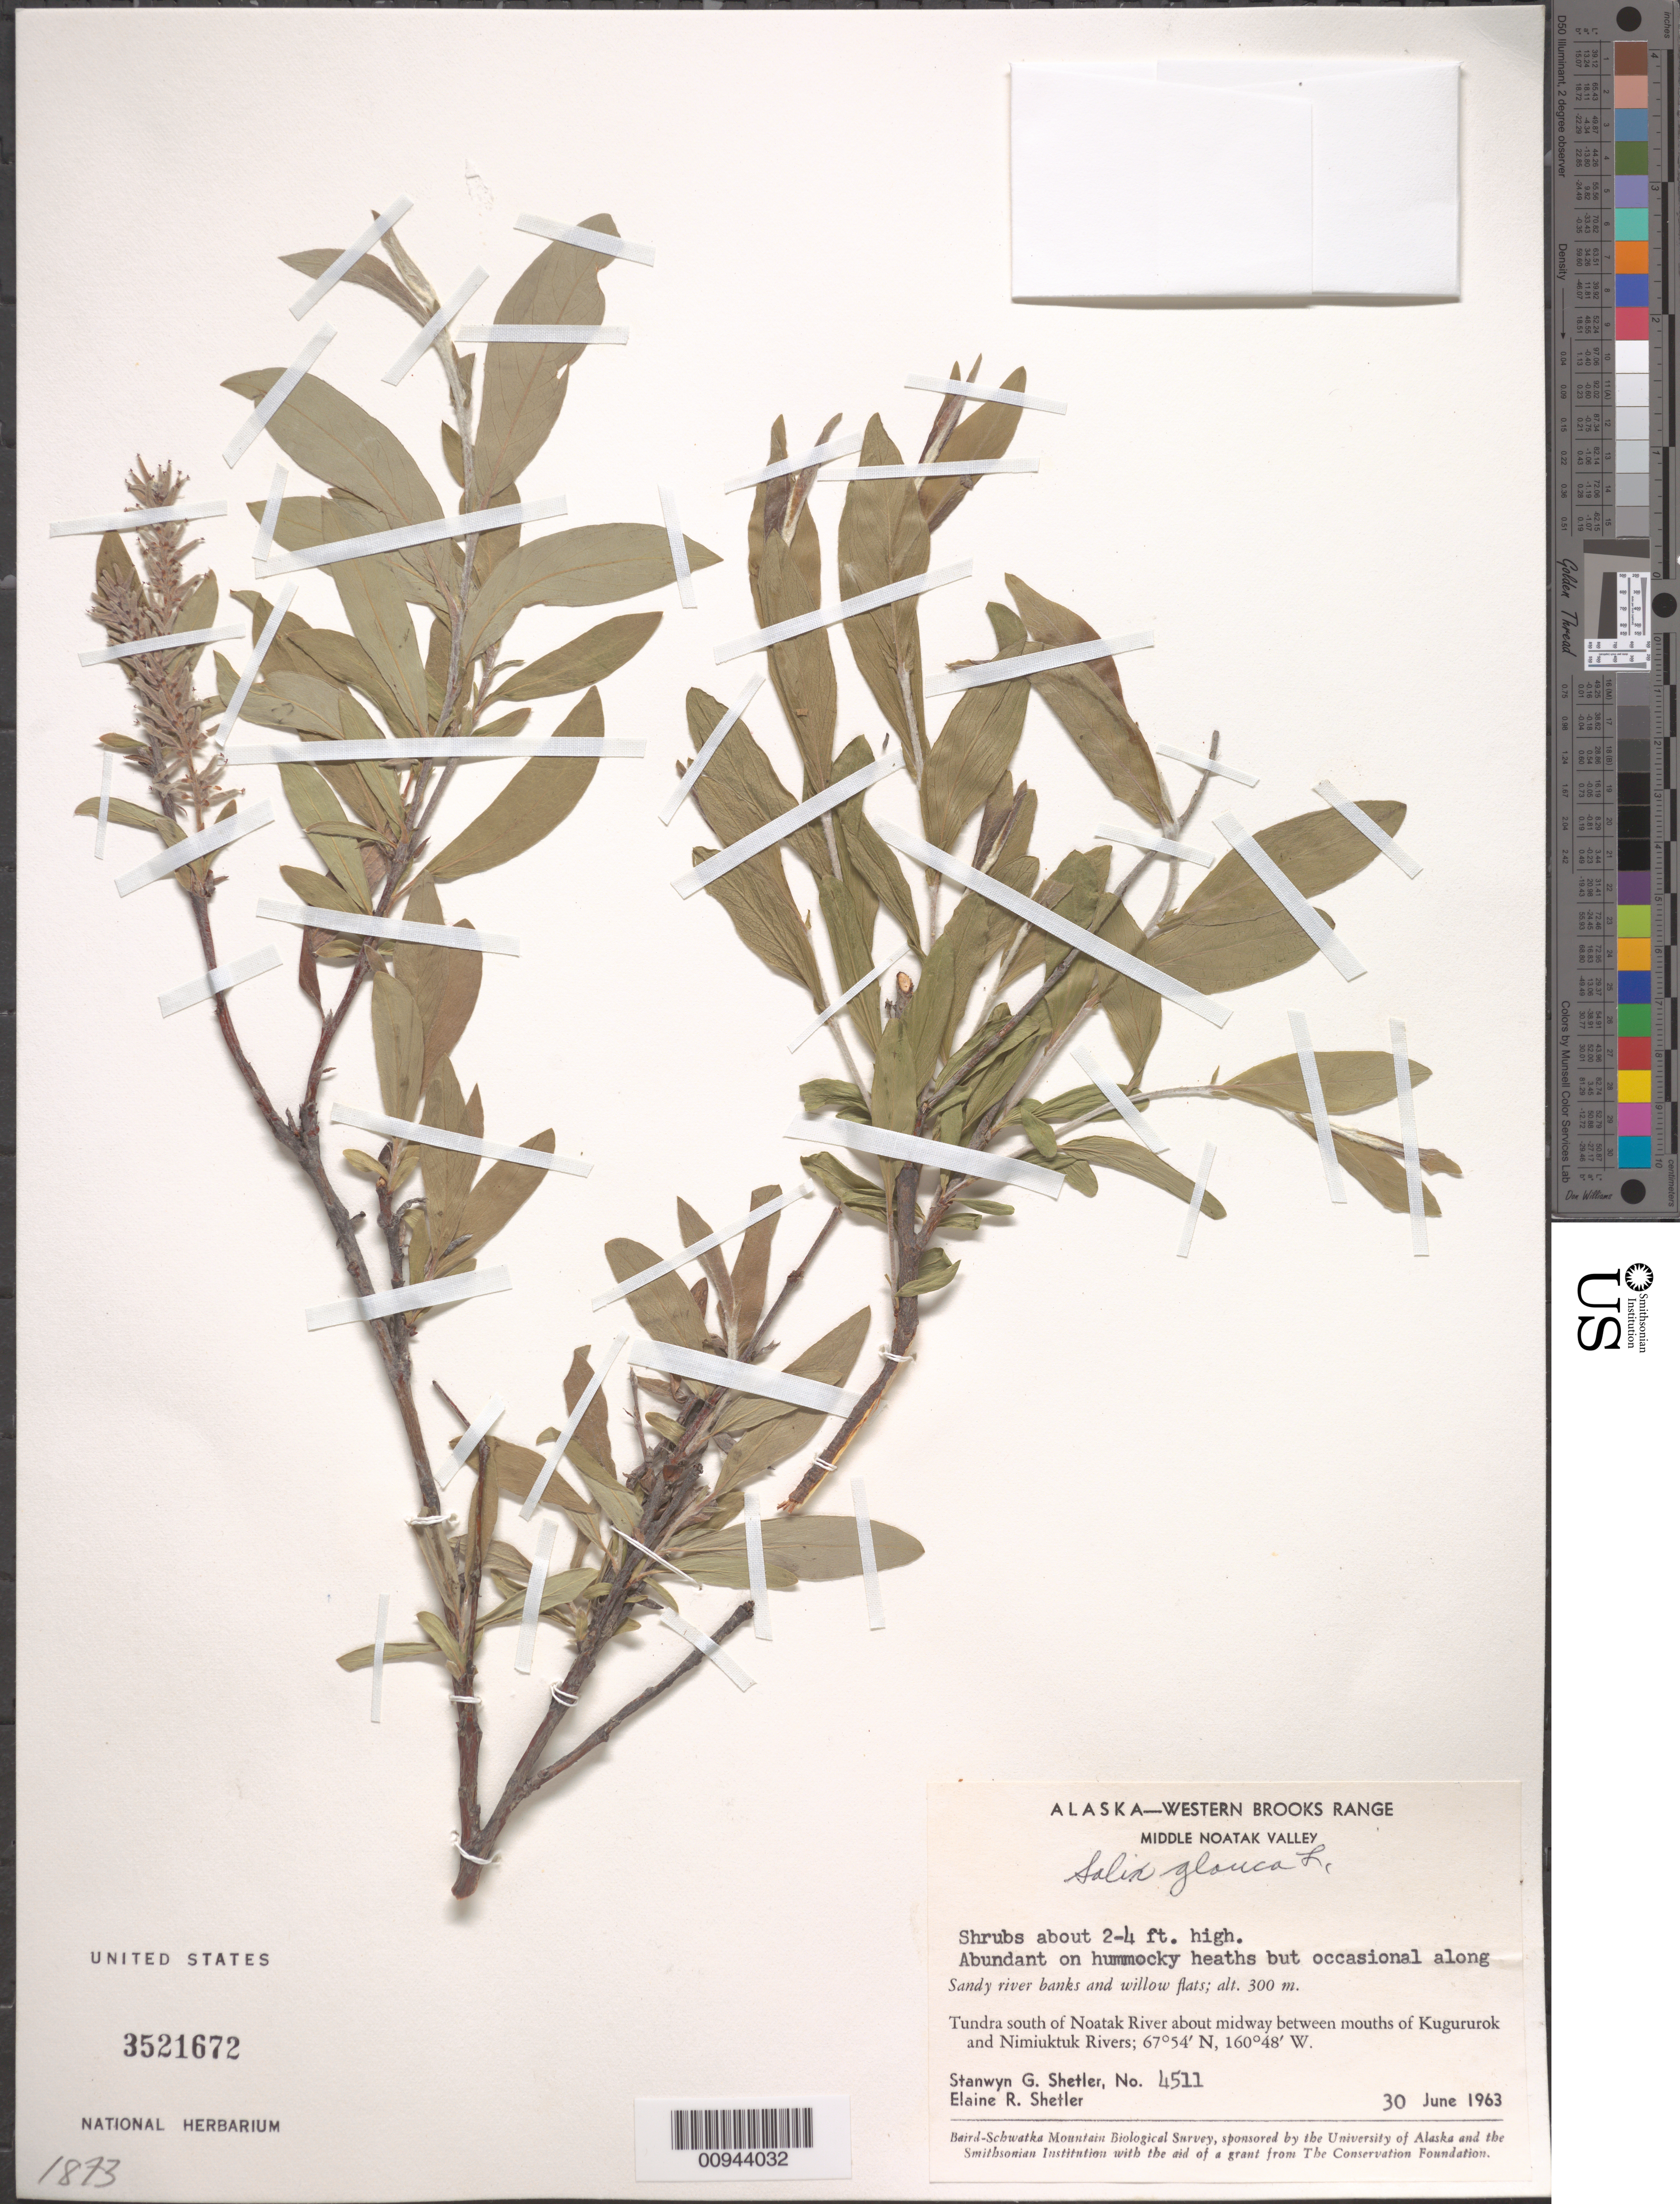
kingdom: Plantae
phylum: Tracheophyta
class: Magnoliopsida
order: Malpighiales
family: Salicaceae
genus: Salix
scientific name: Salix glauca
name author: L.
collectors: S. Shetler & E. R. Shetler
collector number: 4511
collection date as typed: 30 Jun 1963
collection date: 1963-06-30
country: United States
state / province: Alaska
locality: S of Noatak River about midway between mouths of Kugururok and Nimiuktuk Rivers. Western Brooks Range, Middle Noatak Valley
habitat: Tundra. Abundant on hummocky heaths but occasional along sandy river banks and willow flats.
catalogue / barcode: US 3521672